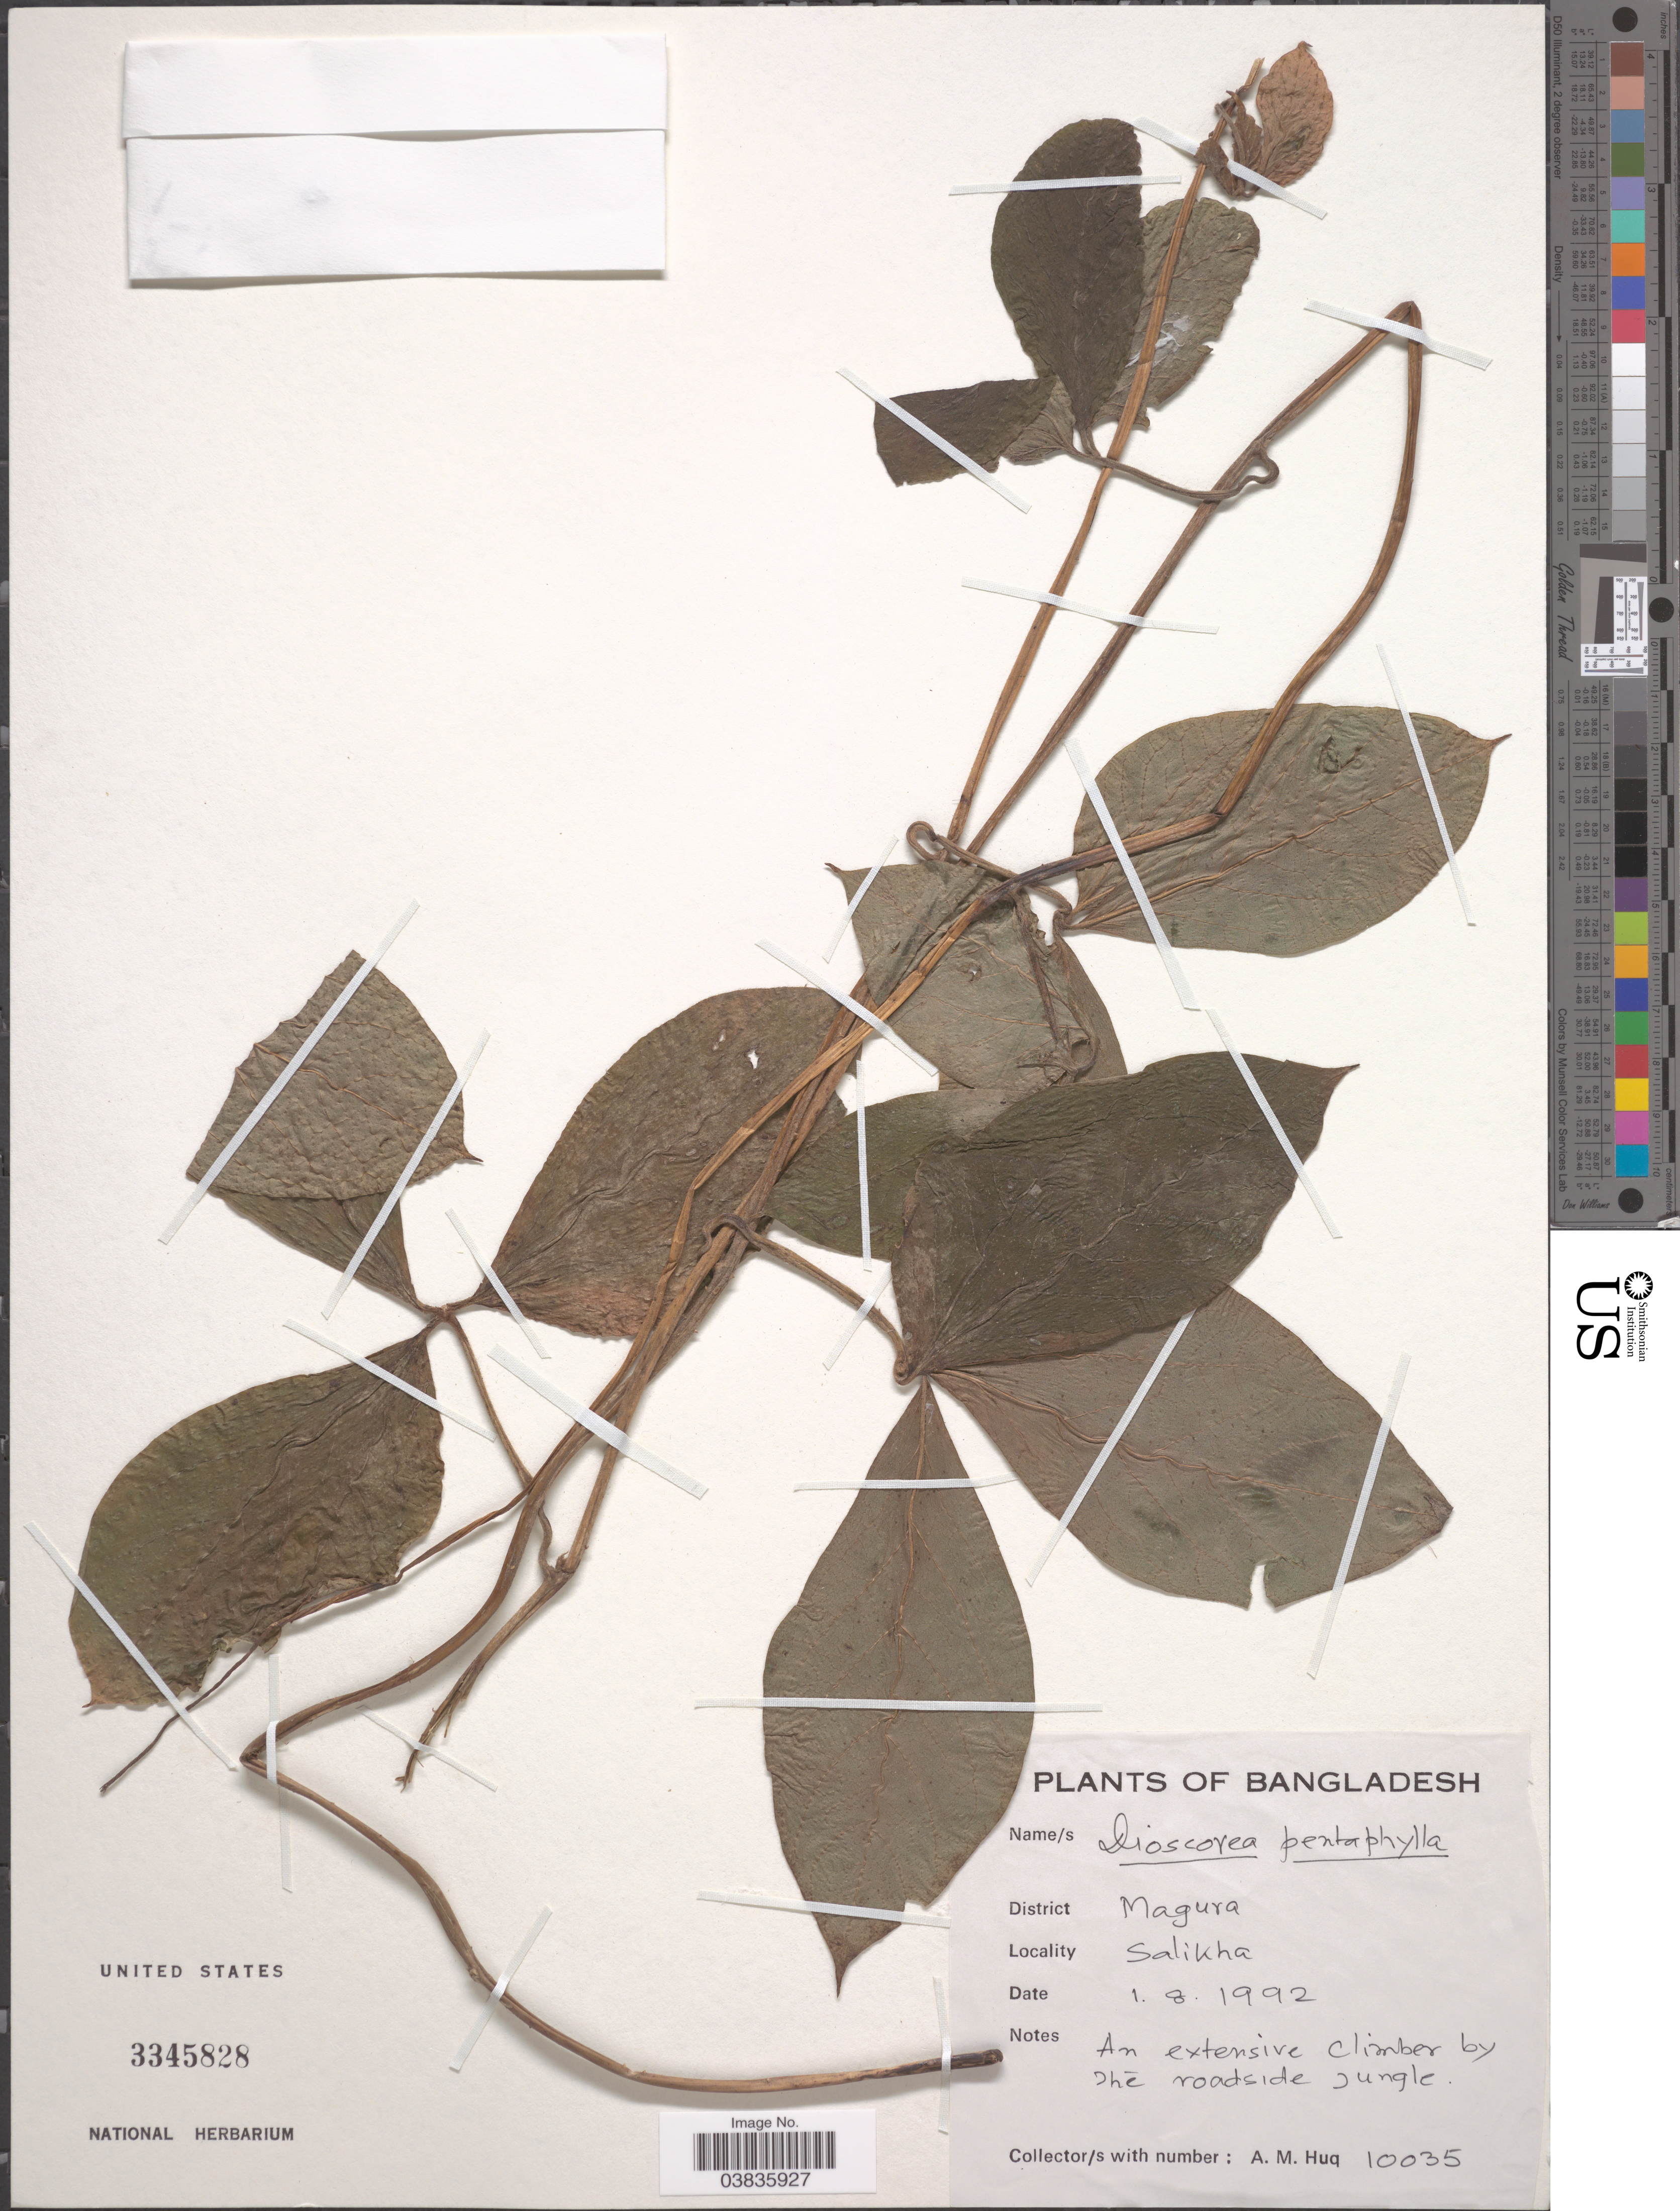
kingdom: Plantae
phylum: Tracheophyta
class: Liliopsida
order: Dioscoreales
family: Dioscoreaceae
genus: Dioscorea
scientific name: Dioscorea pentaphylla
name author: L.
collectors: A. M. Huq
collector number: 10035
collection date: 1992-08-01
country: Bangladesh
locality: District Magura. Salikha.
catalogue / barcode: US 3345828